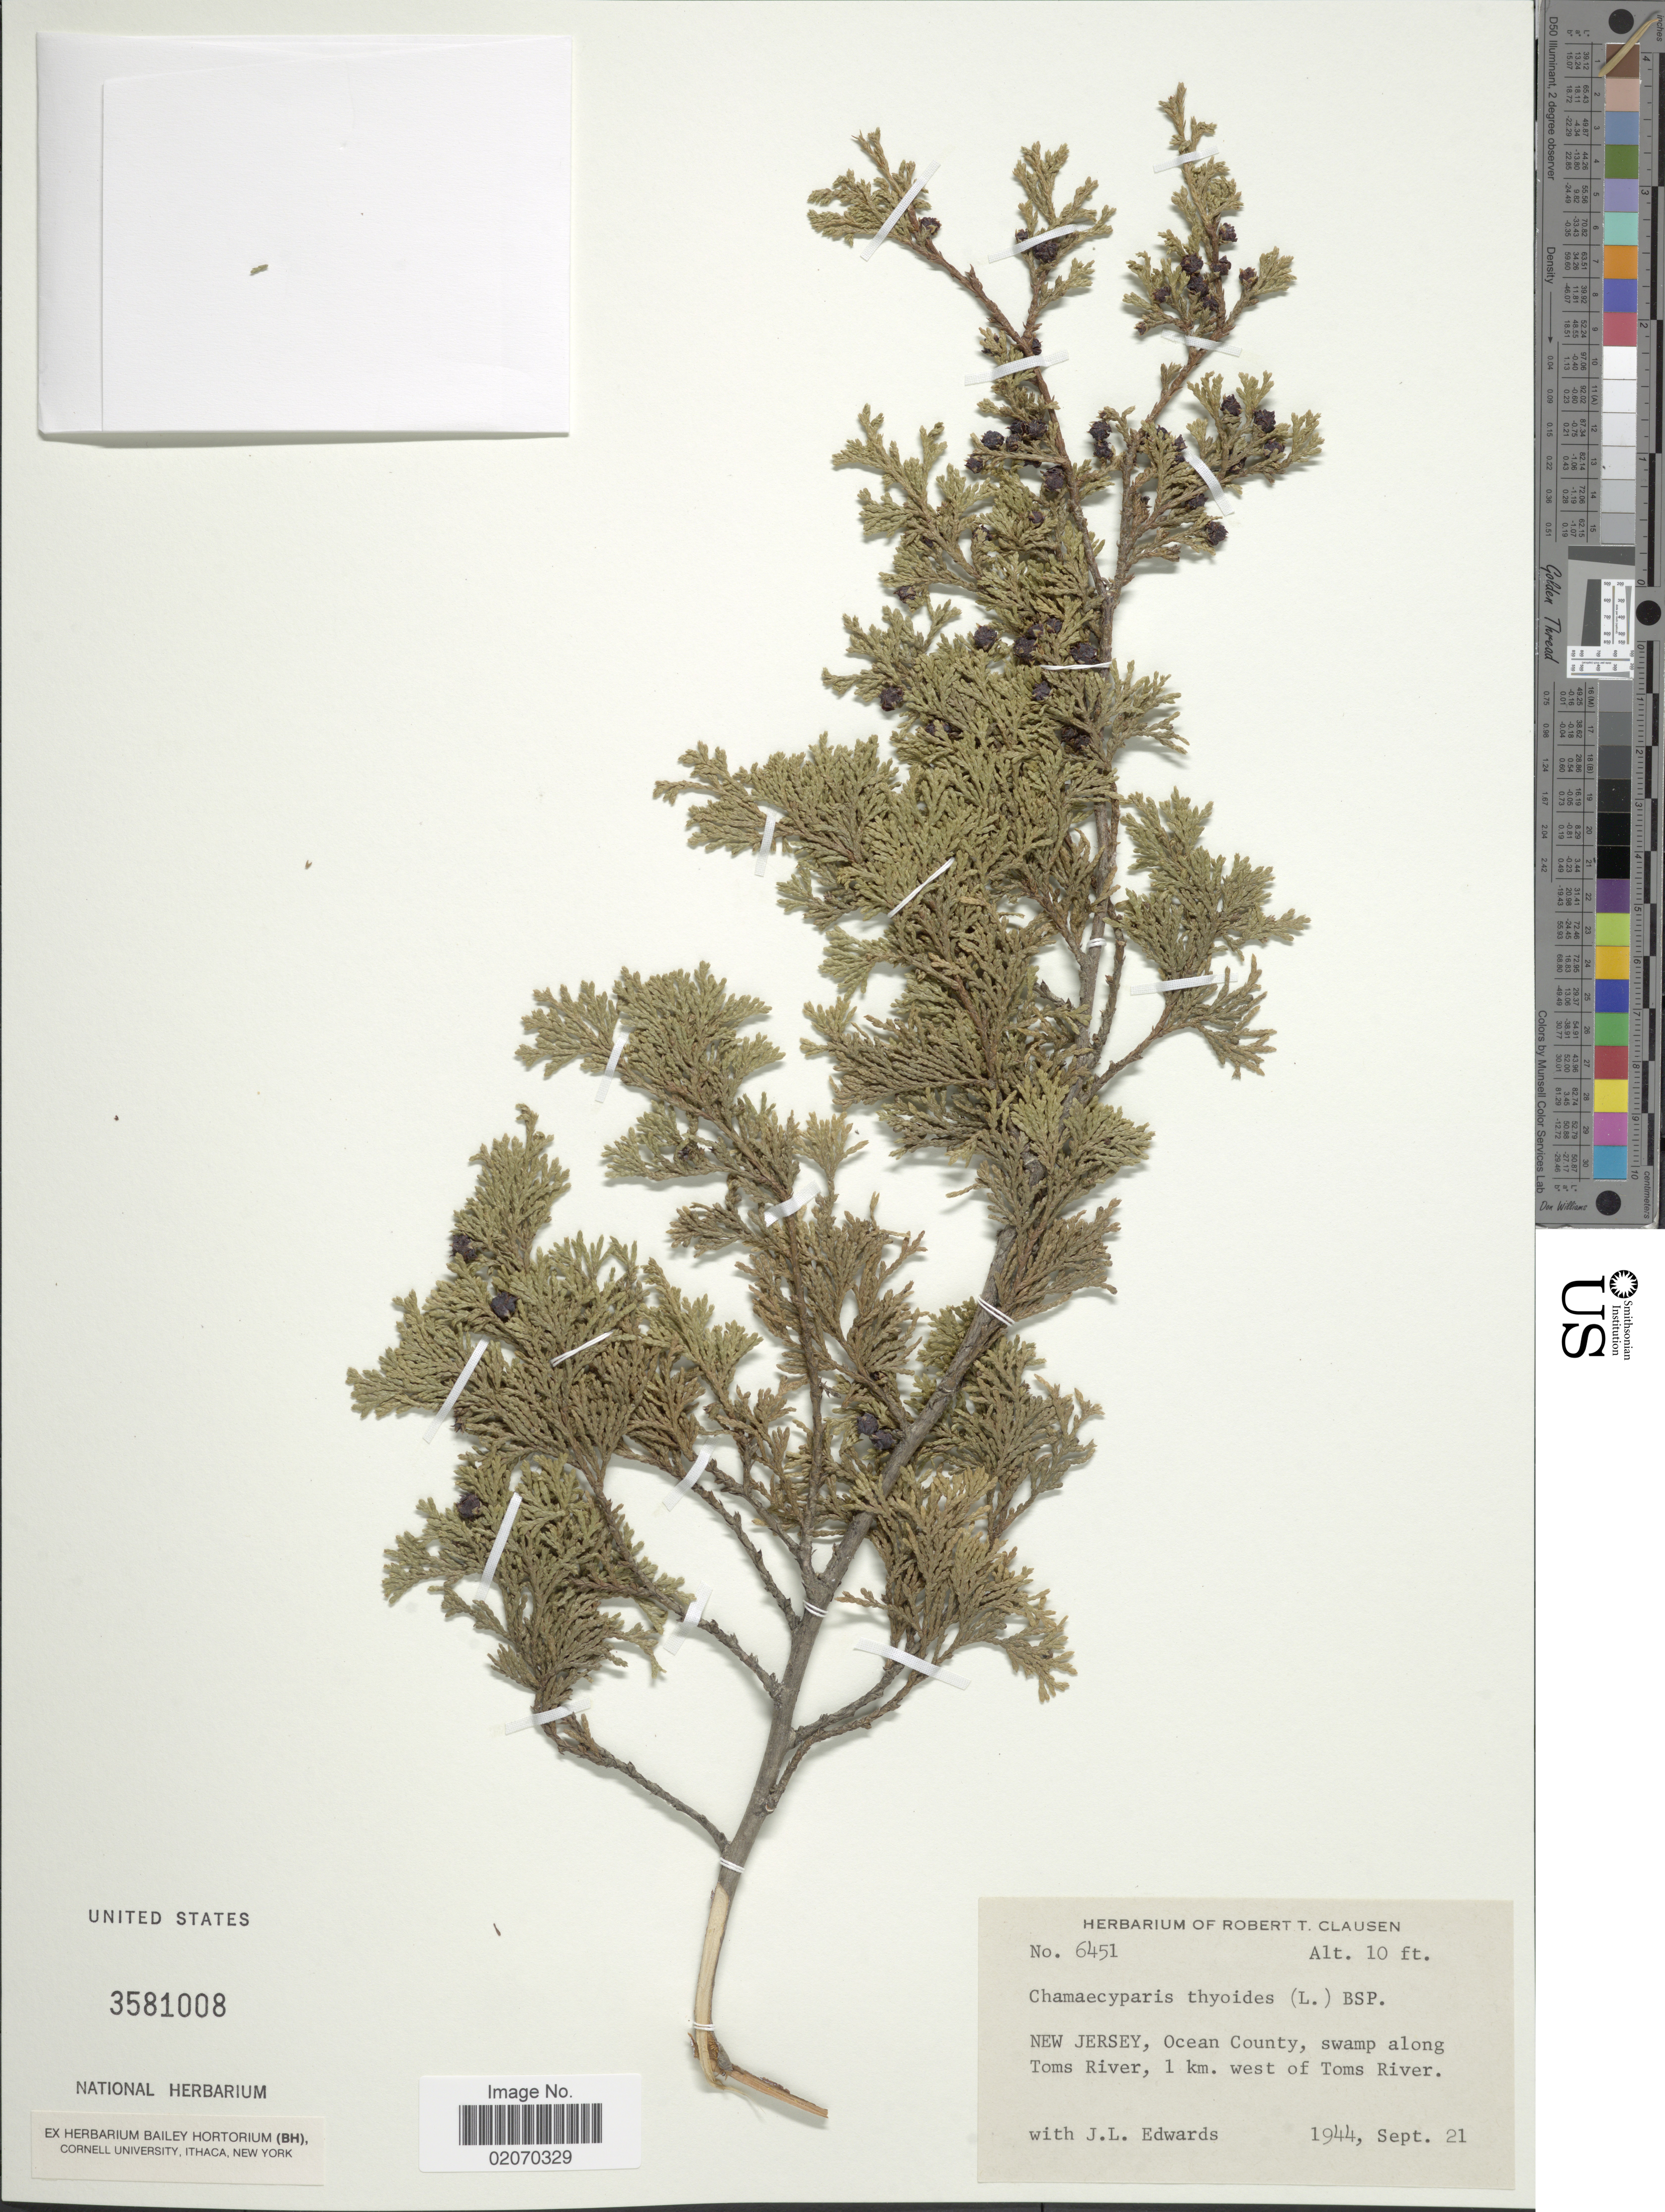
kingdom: Plantae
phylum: Tracheophyta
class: Pinopsida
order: Pinales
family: Cupressaceae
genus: Chamaecyparis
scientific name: Chamaecyparis thyoides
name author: (L.) Britton, Stearns & Poggenb.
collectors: ex herb. Robert T. Clausen & J. Edwards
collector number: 6451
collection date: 1944-09-21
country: United States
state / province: New Jersey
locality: Ocean County, along Toms River, 1 km. west of Toms River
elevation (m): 3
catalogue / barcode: US 3581008